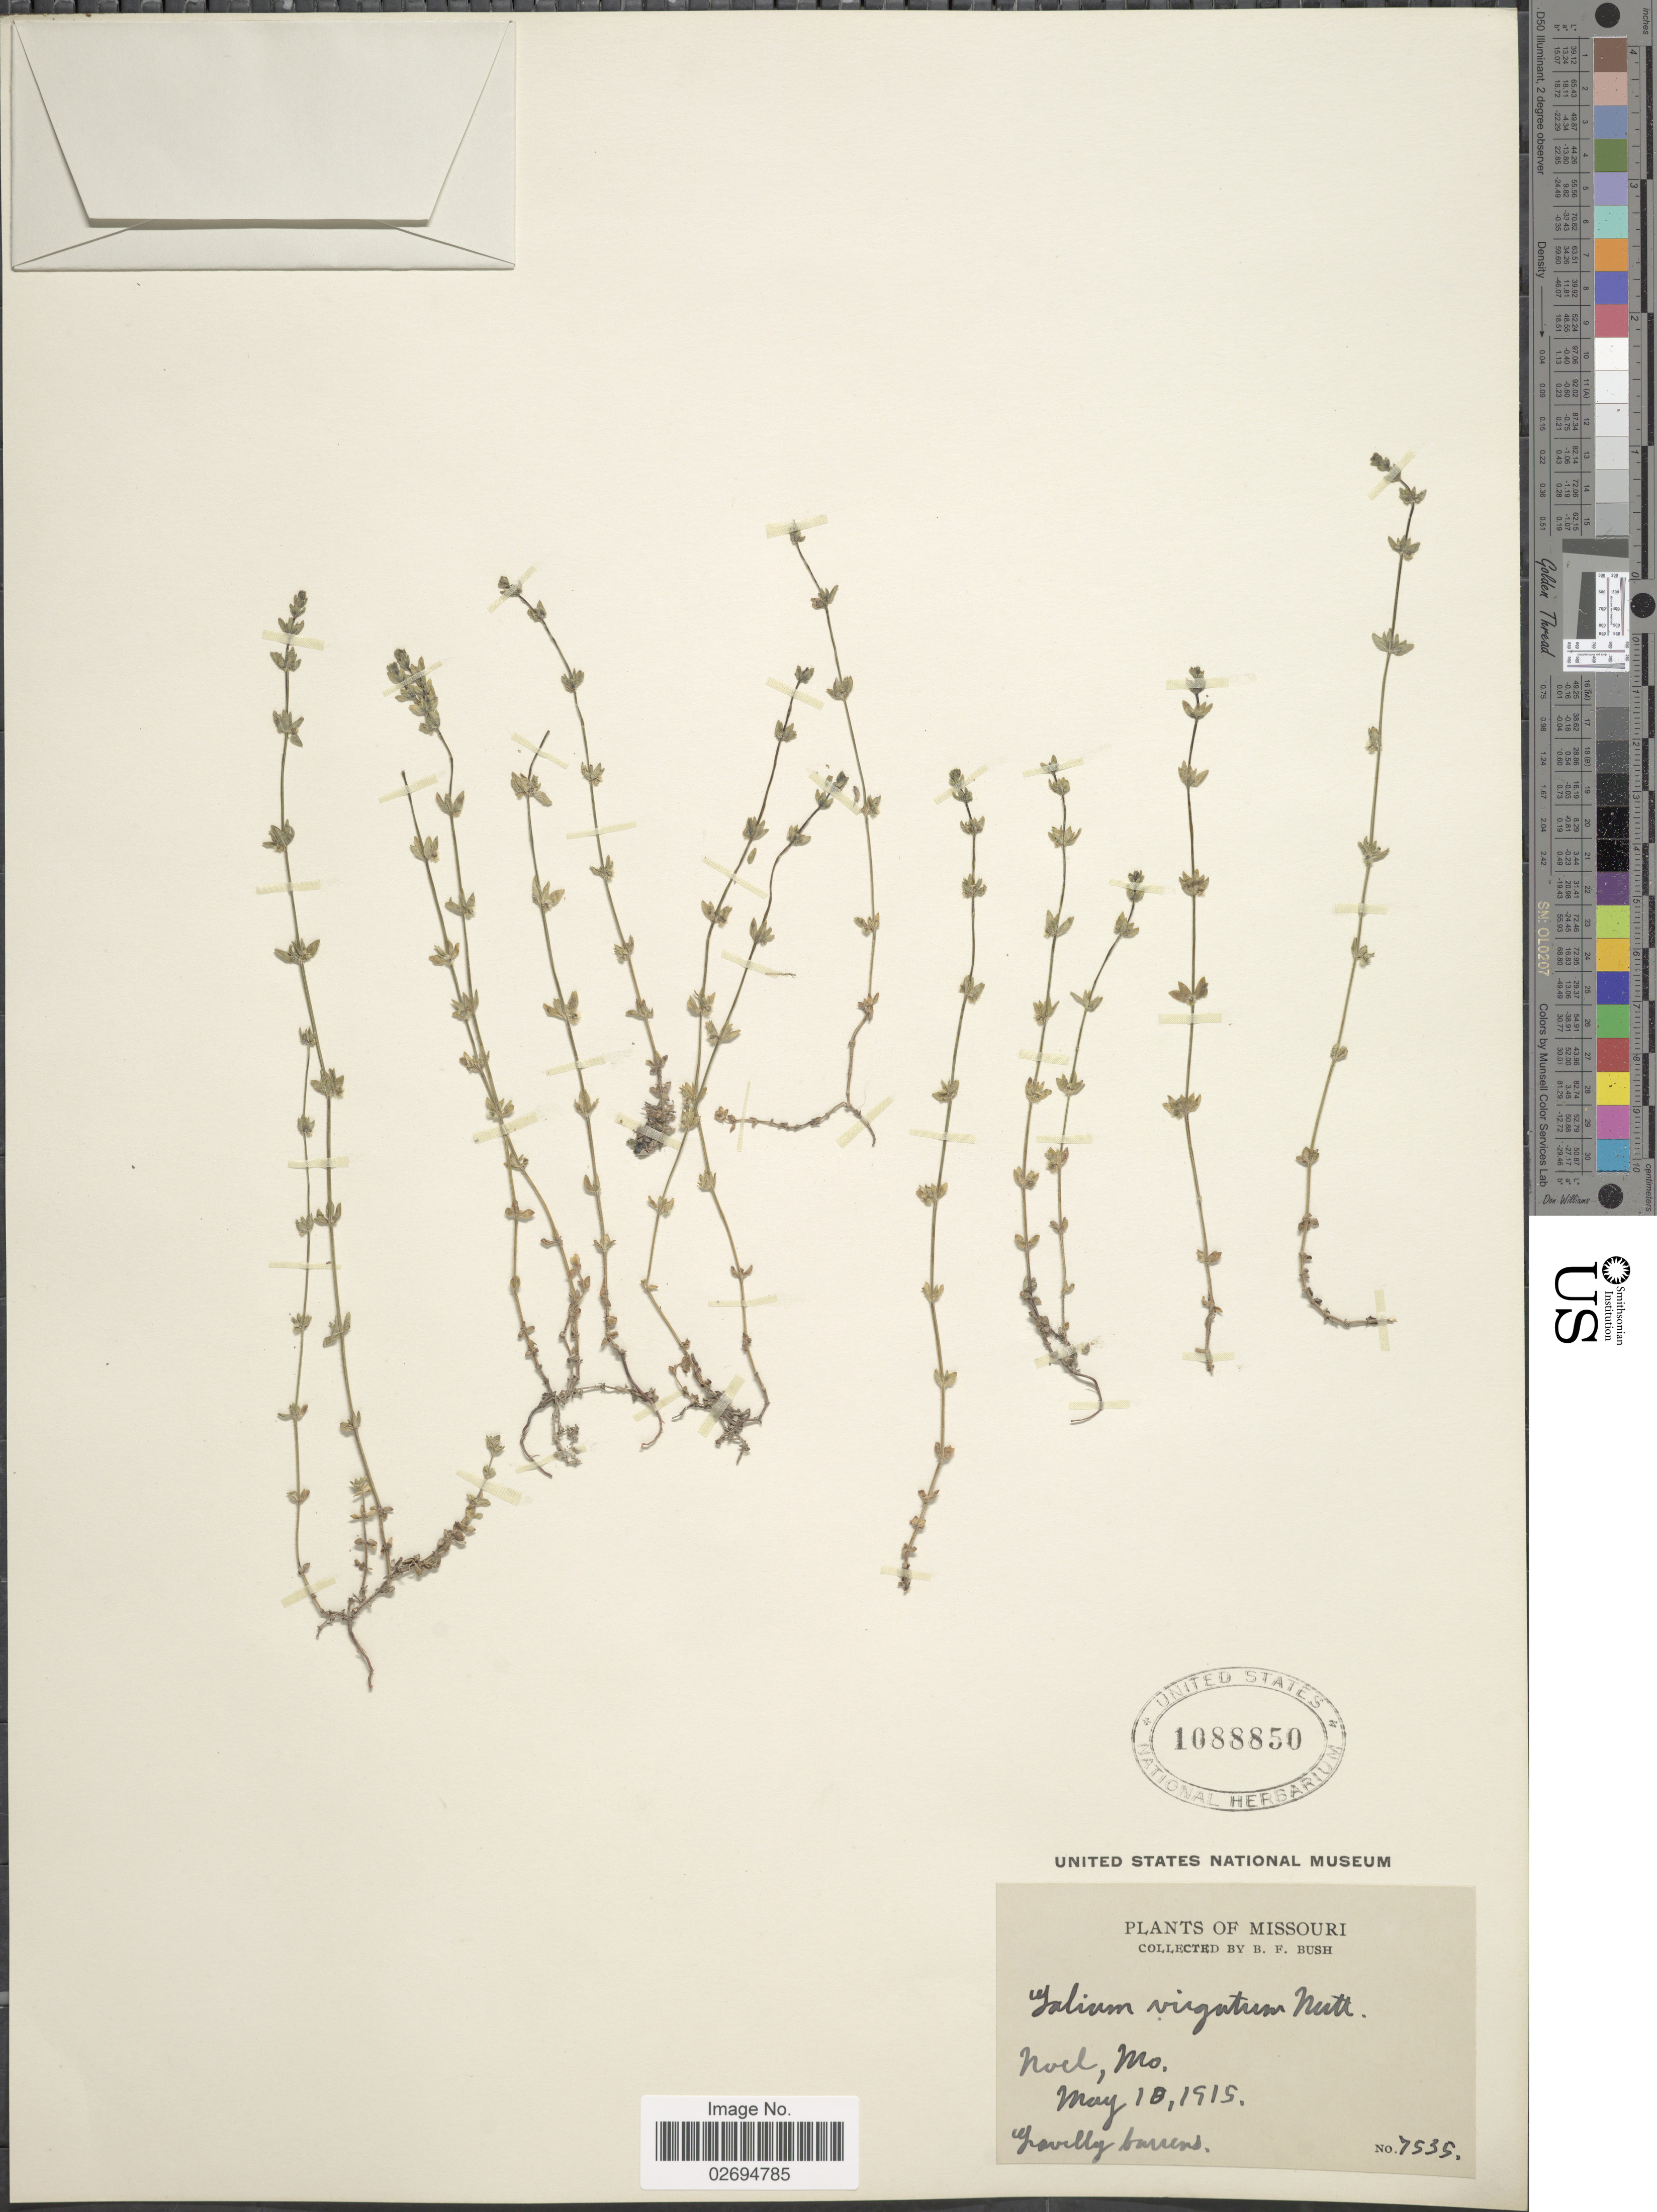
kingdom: Plantae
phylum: Tracheophyta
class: Magnoliopsida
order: Gentianales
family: Rubiaceae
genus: Galium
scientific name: Galium virgatum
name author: Nutt.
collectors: B. F. Bush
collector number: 7535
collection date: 1915-05-10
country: United States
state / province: Missouri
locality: Noel, Gravelly barrens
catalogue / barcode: US 1088850